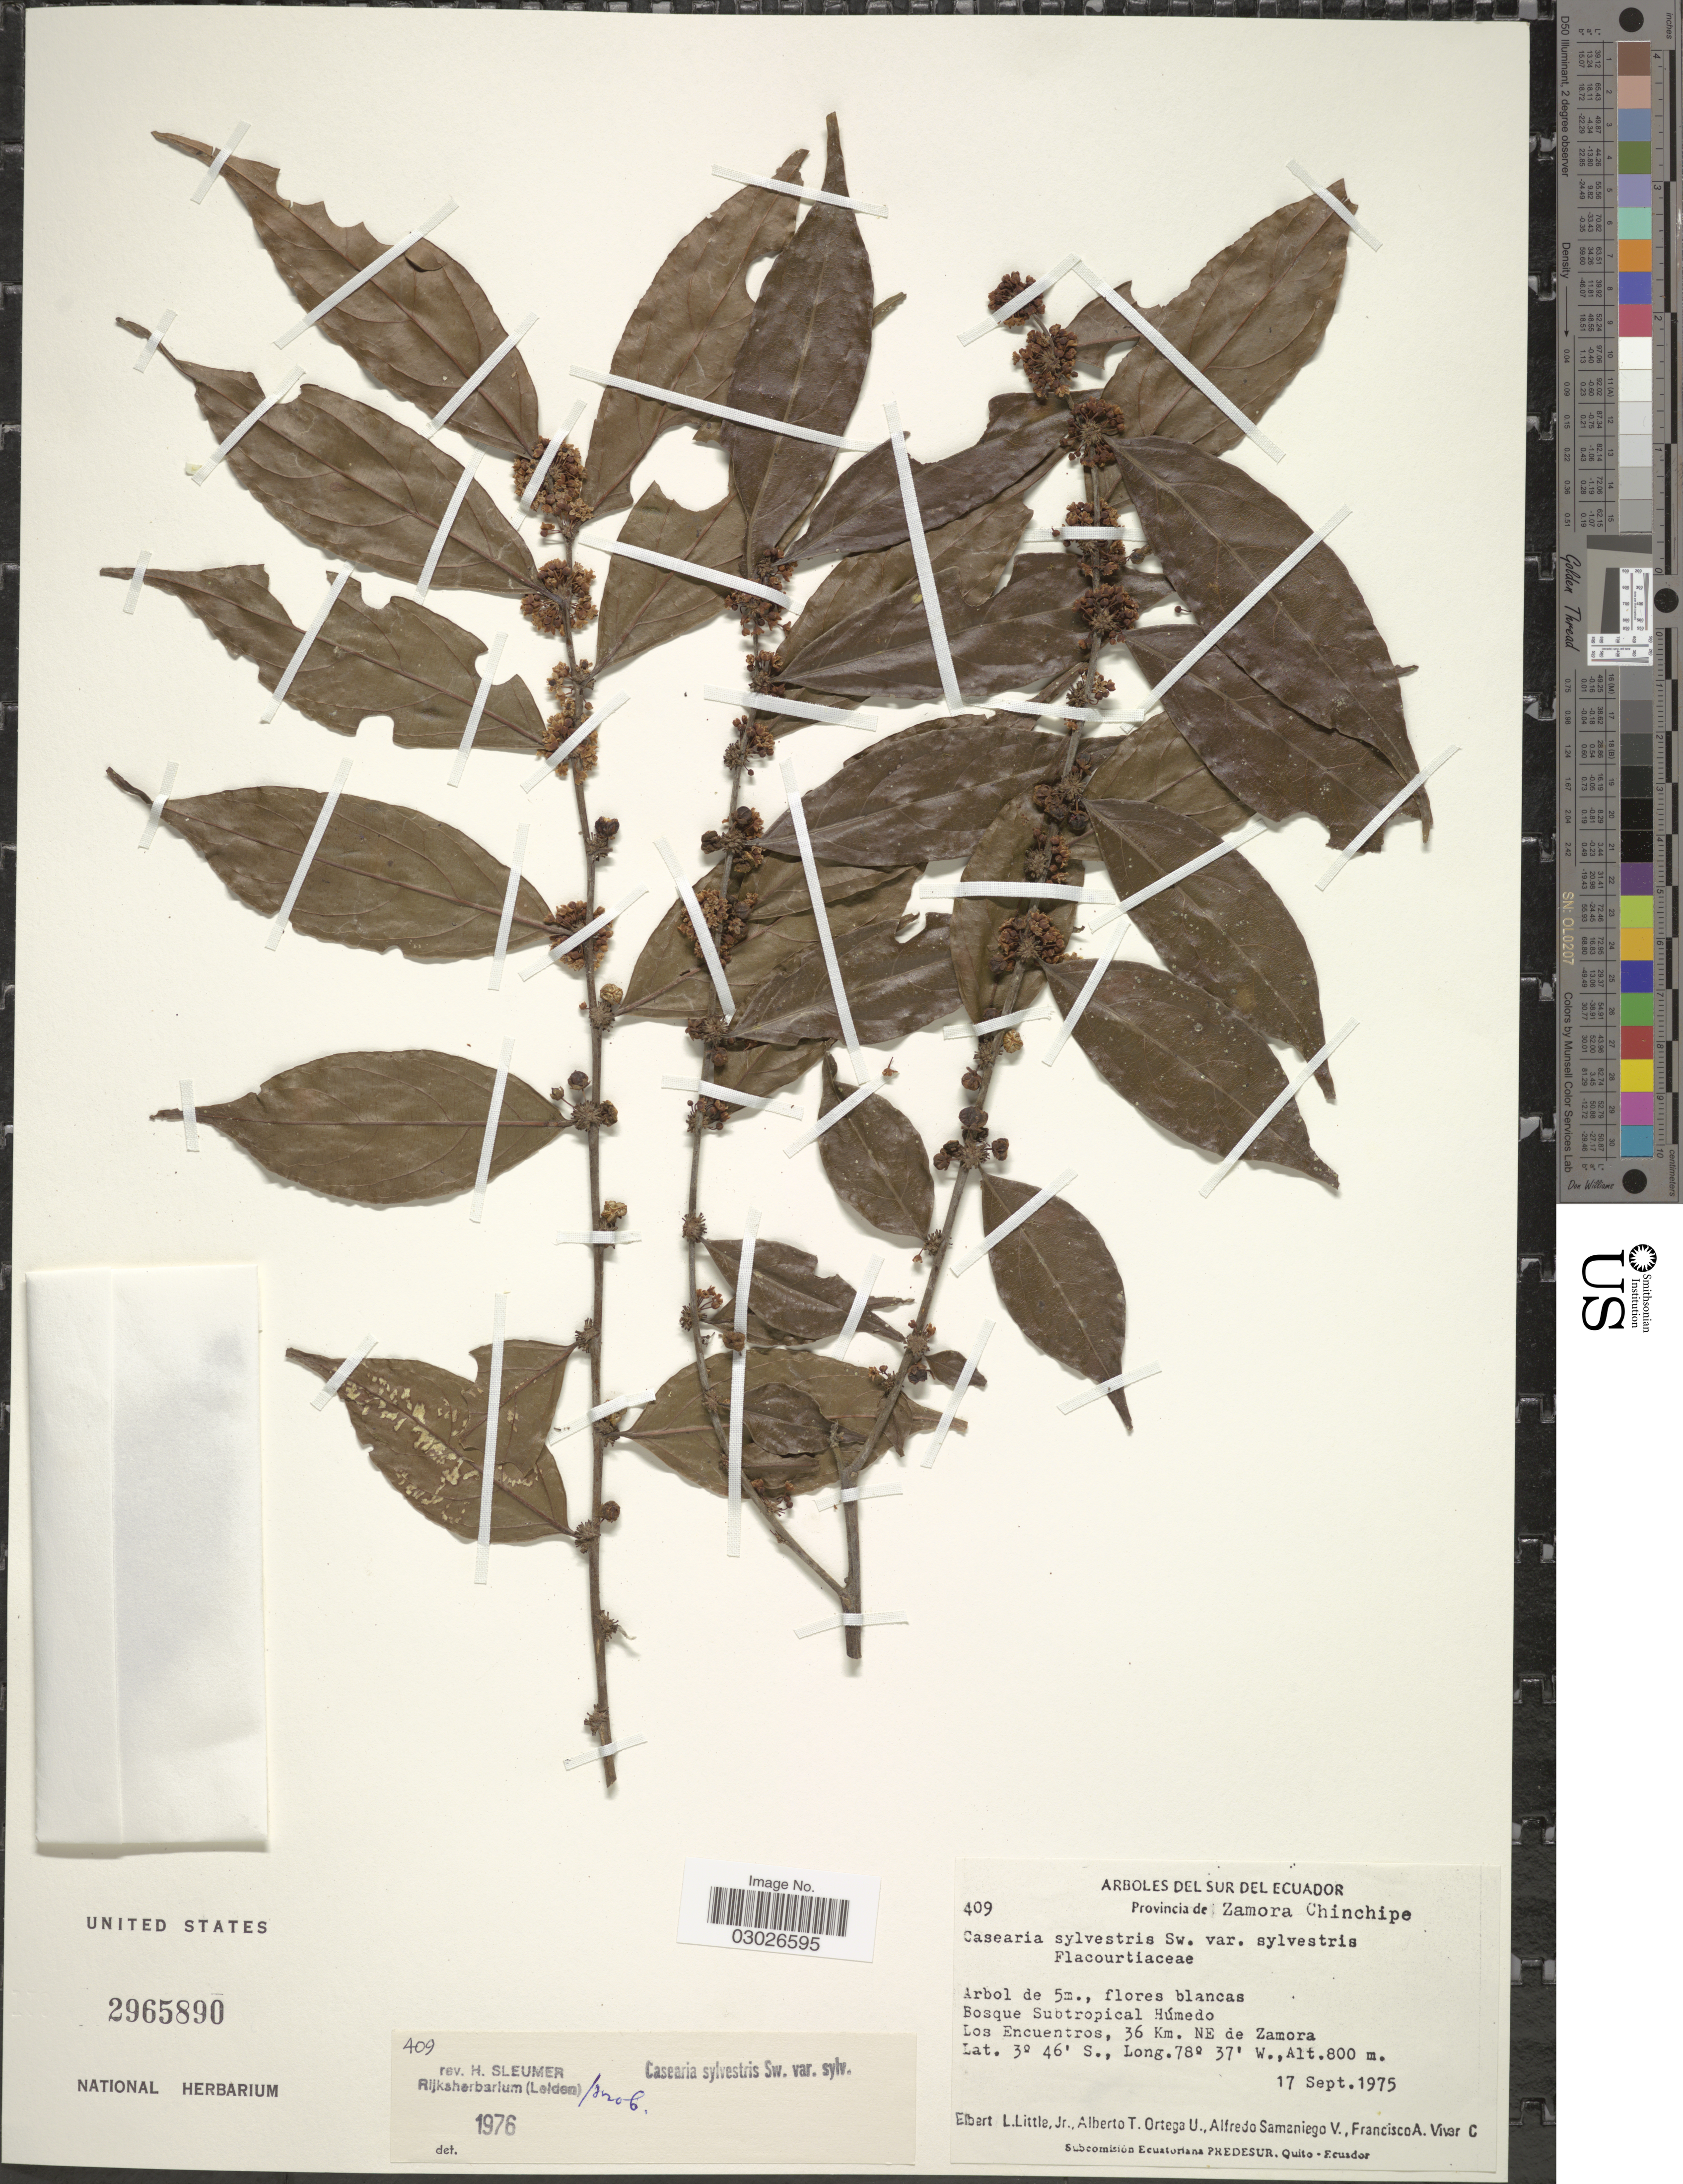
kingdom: Plantae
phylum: Tracheophyta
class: Magnoliopsida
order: Malpighiales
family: Salicaceae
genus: Casearia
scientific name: Casearia sylvestris var. sylvestris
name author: Sw.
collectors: E. L. Little, A. T. Ortega U., A. Samaniego & F. A. Vivar C.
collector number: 409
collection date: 1975-09-17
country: Ecuador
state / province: Zamora-Chinchipe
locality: Los Encuentros, 36 Km. NE de Zamora.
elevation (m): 800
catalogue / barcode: US 2965890